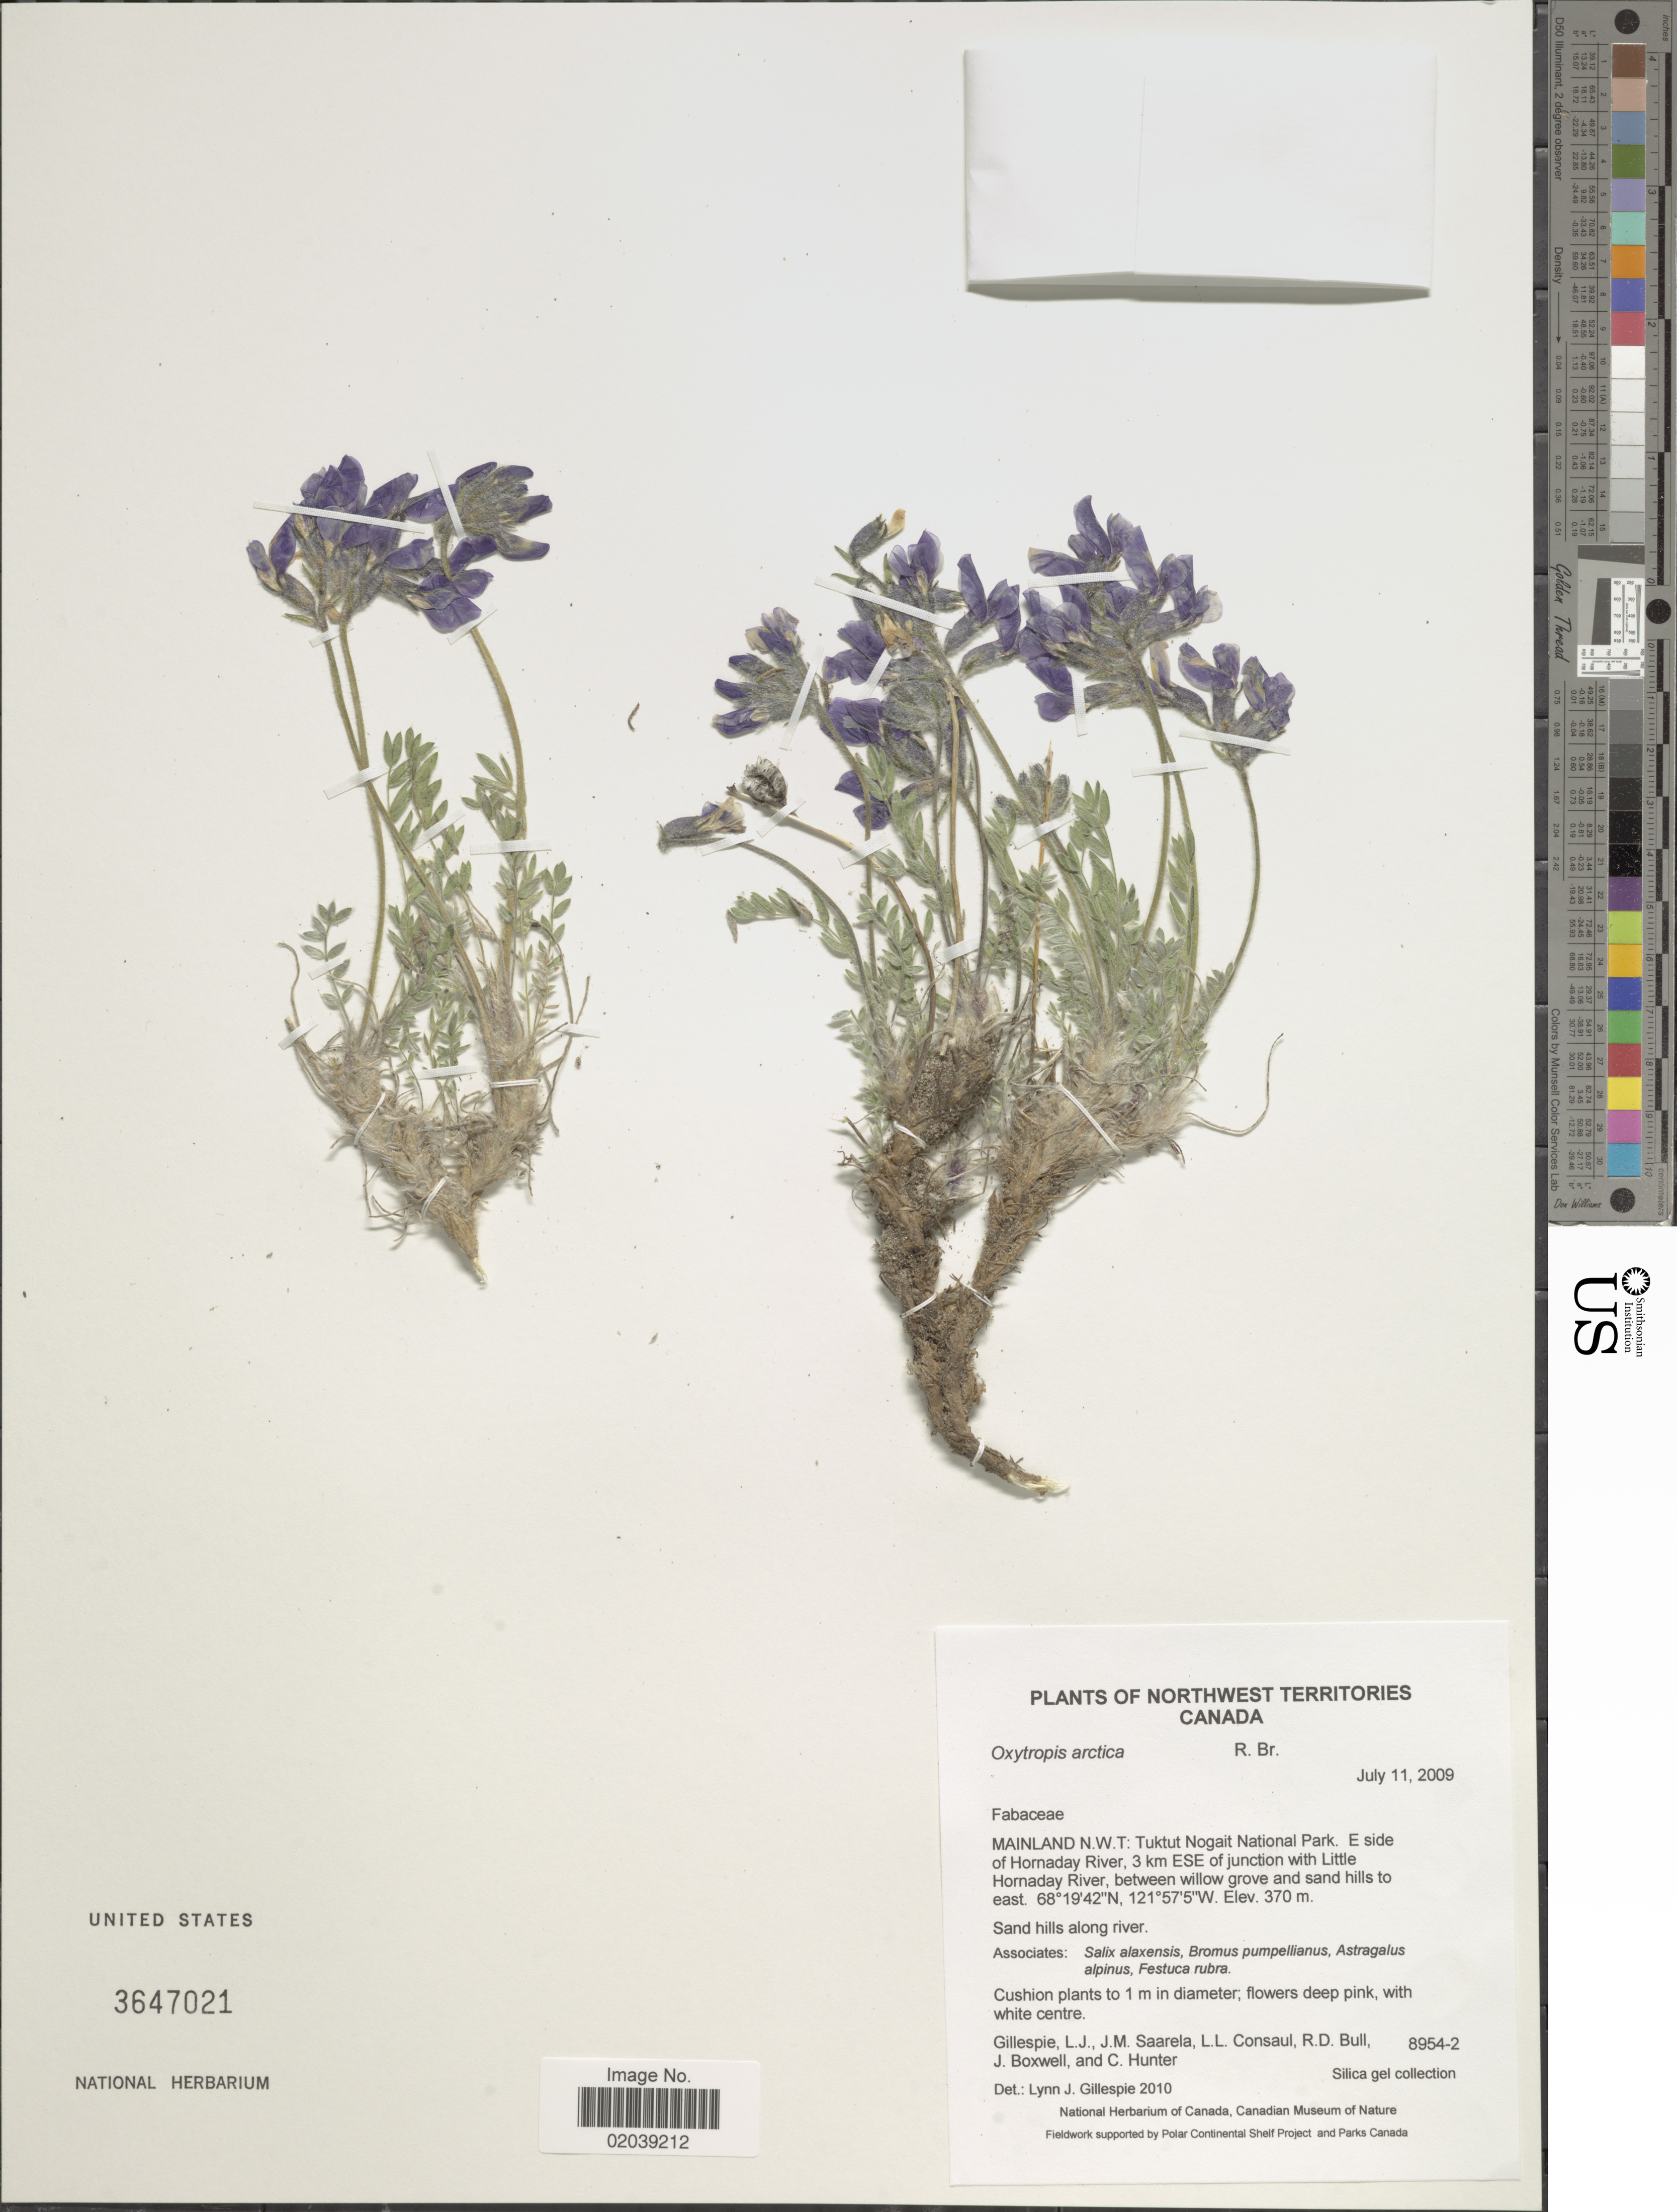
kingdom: Plantae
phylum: Tracheophyta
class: Magnoliopsida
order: Fabales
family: Fabaceae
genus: Oxytropis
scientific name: Oxytropis arctica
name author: R. Br.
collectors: L. Gillespie, J. Saarela, L. Consaul, R. Bull & et al.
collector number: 8954-2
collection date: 2009-07-11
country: Canada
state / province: Northwest Territories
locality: Mainland N.W.T.: Tuktut Nogait National Park. E side of Hornaday River, 3 km ESE of junction with Little Hornaday River, between willow grove and sand hills to east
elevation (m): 370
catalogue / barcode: US 3647021